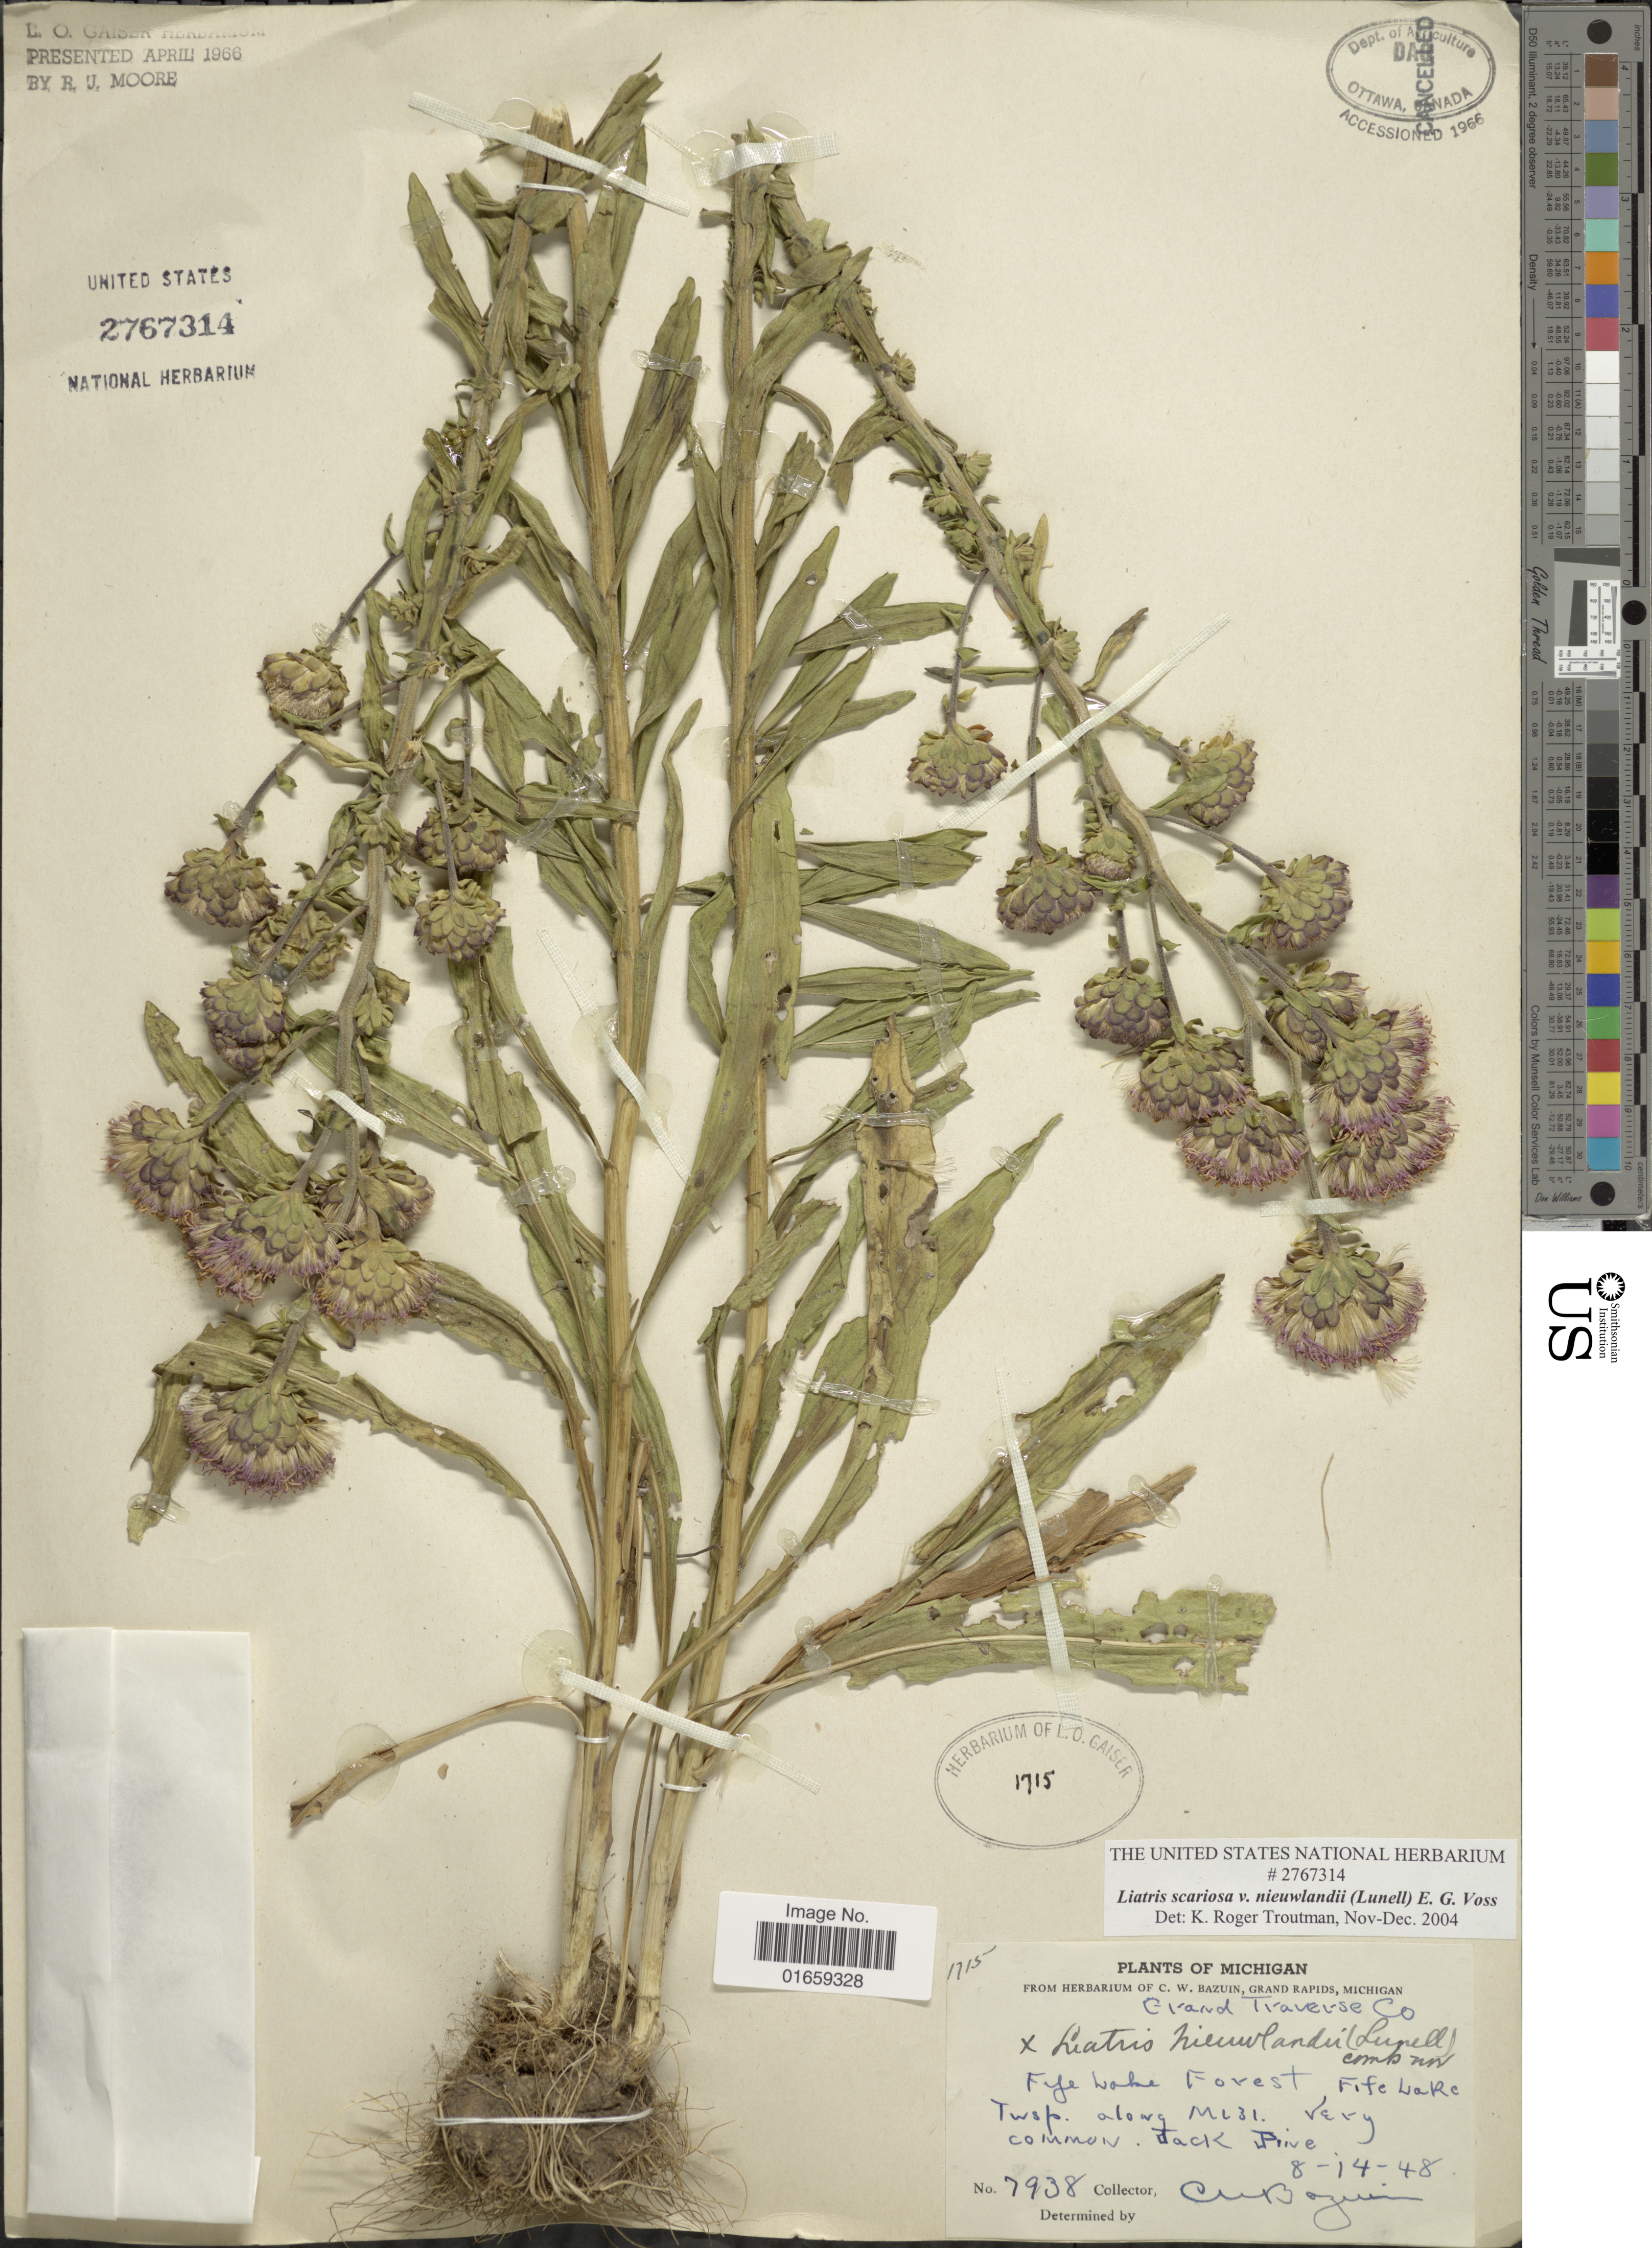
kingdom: Plantae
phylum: Tracheophyta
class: Magnoliopsida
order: Asterales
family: Asteraceae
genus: Liatris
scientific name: Liatris scariosa var. nieuwlandii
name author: (Lunell) E.G. Voss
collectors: C. Bazuin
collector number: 7938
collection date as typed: Transcribed d/m/y: 14/8/48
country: United States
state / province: Michigan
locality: Fife Lake Forest, Fife Lake Twsp, along ML31.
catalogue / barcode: US 2767314